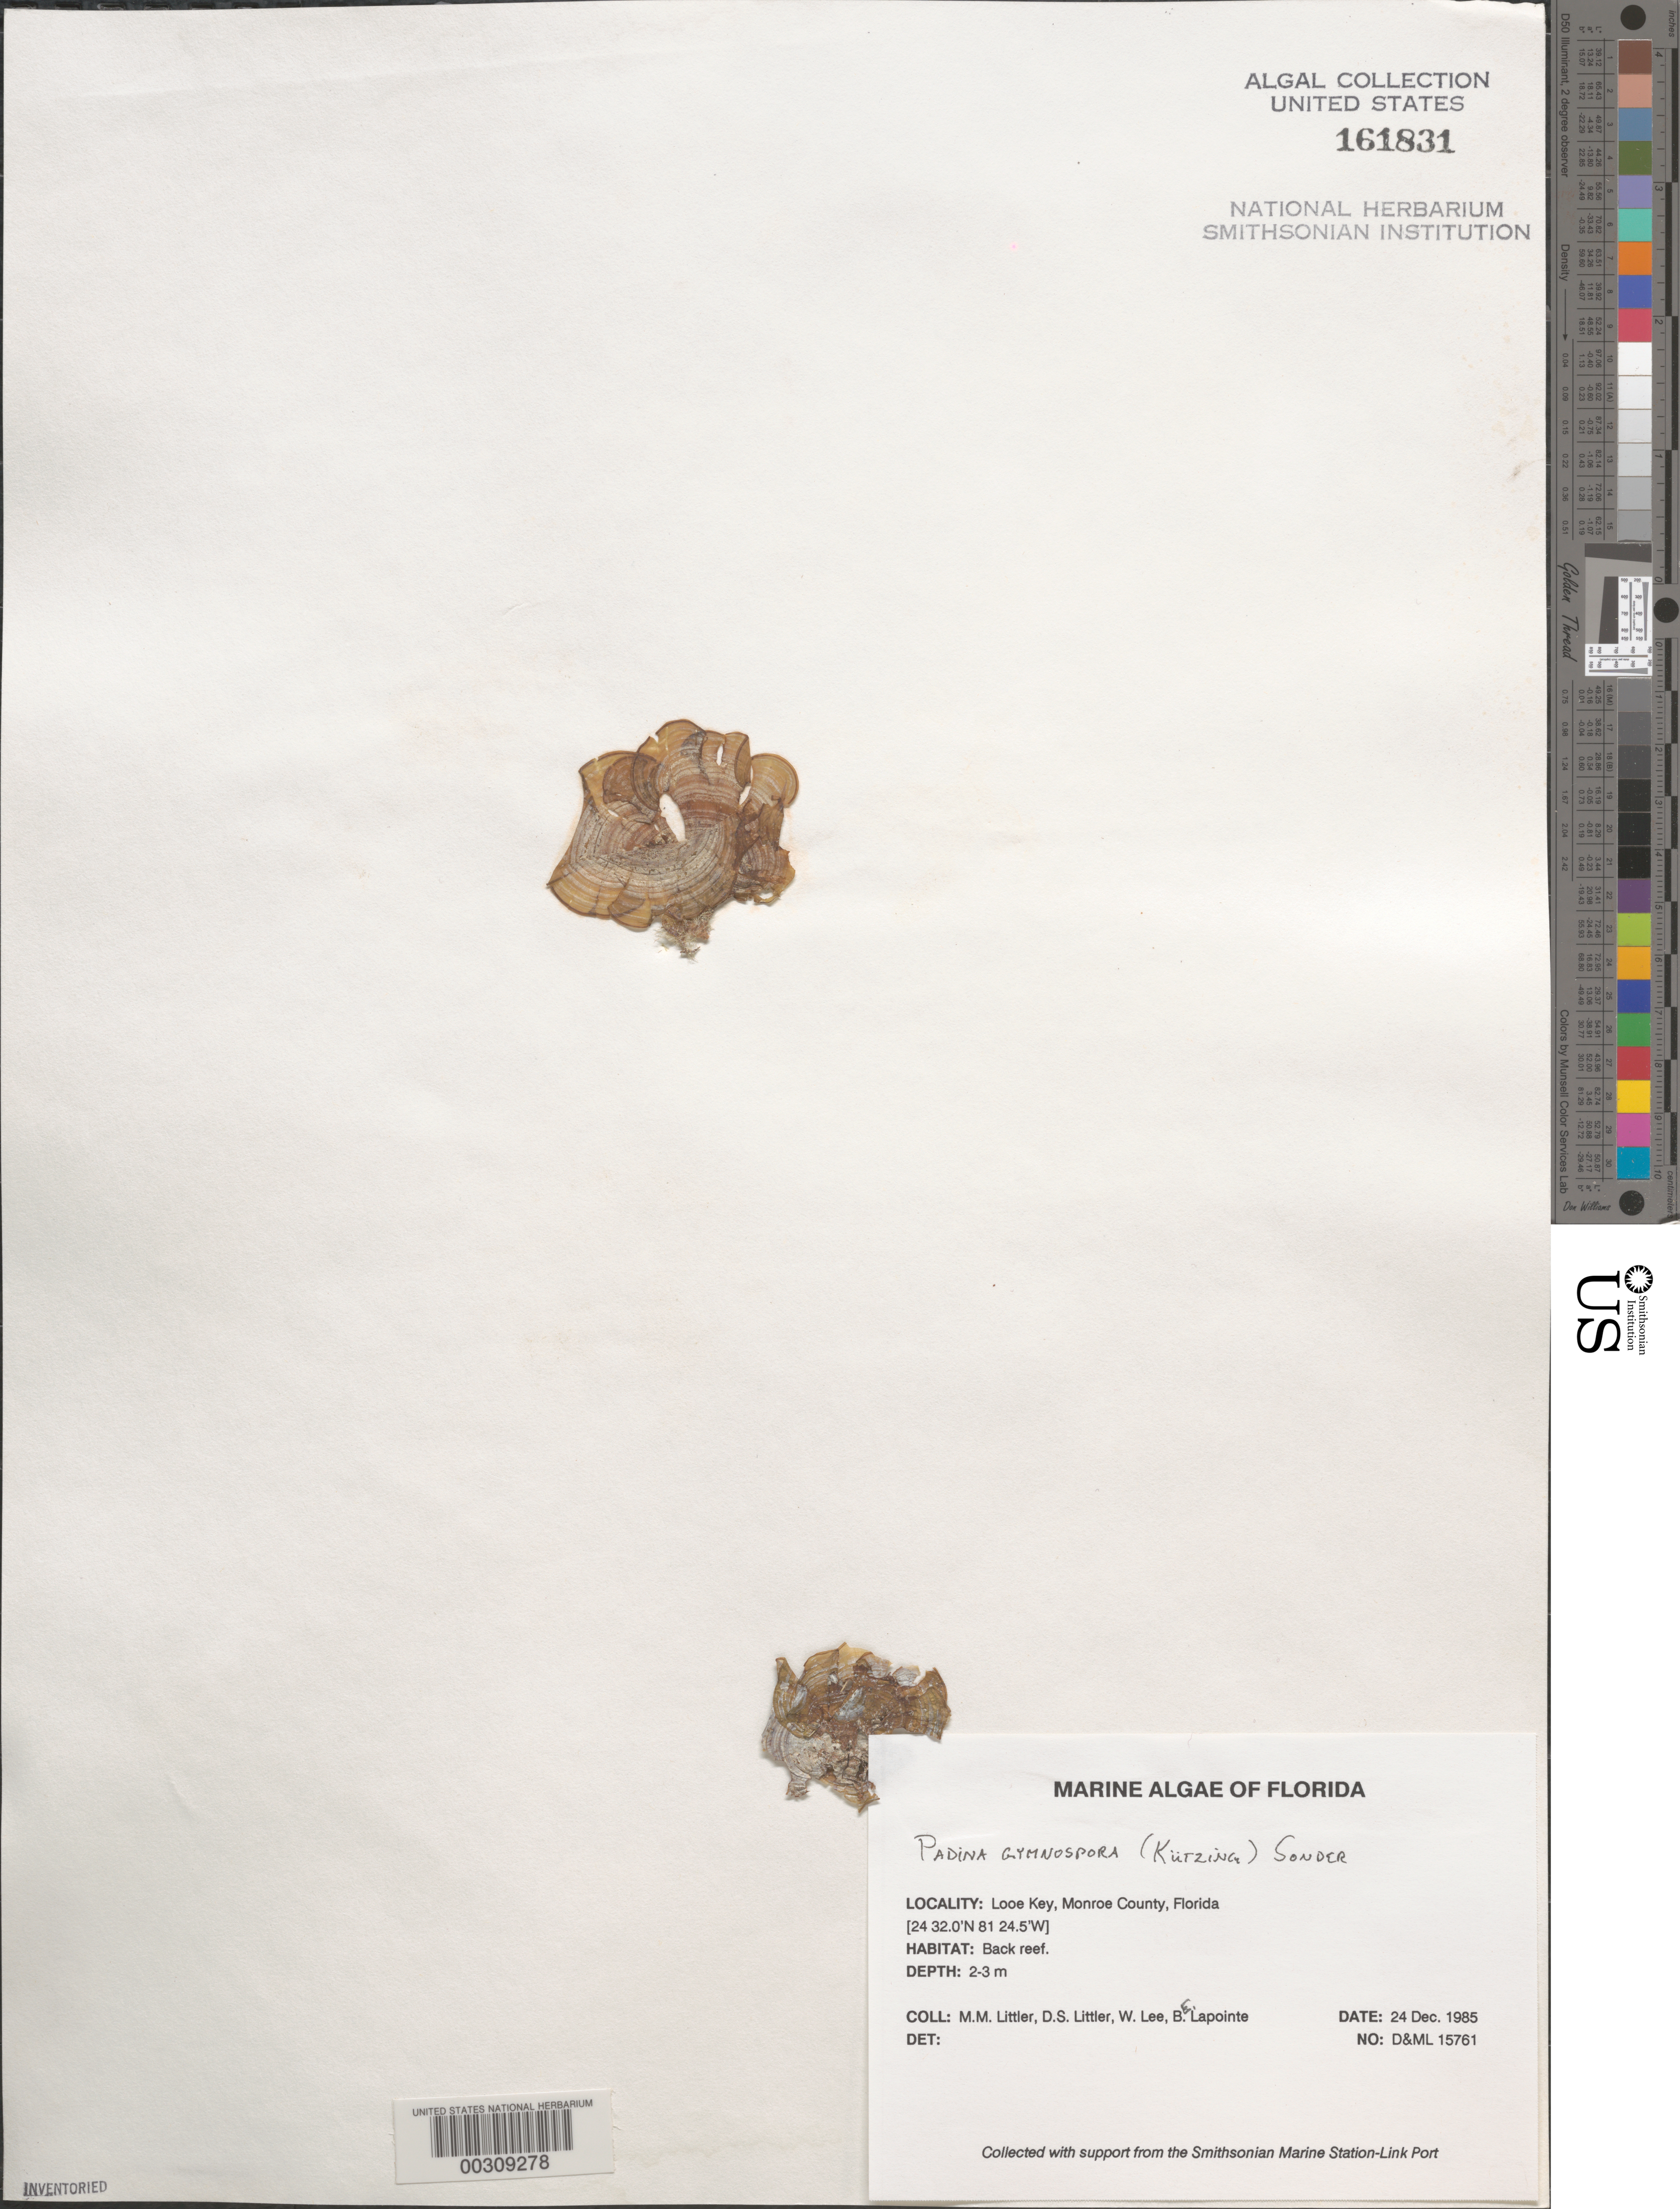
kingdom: Chromista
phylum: Ochrophyta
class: Phaeophyceae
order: Dictyotales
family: Dictyotaceae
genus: Padina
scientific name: Padina gymnospora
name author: (Kütz.) O.G. Sond.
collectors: M. M. Littler, D. S. Littler, W. Lee & B. Lapointe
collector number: D&ML 15761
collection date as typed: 24 Dec 1985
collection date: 1985-12-24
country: United States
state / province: Florida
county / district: Monroe County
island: Looe Key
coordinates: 24 32.0' N, 81 24.5' W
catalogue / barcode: US 161831